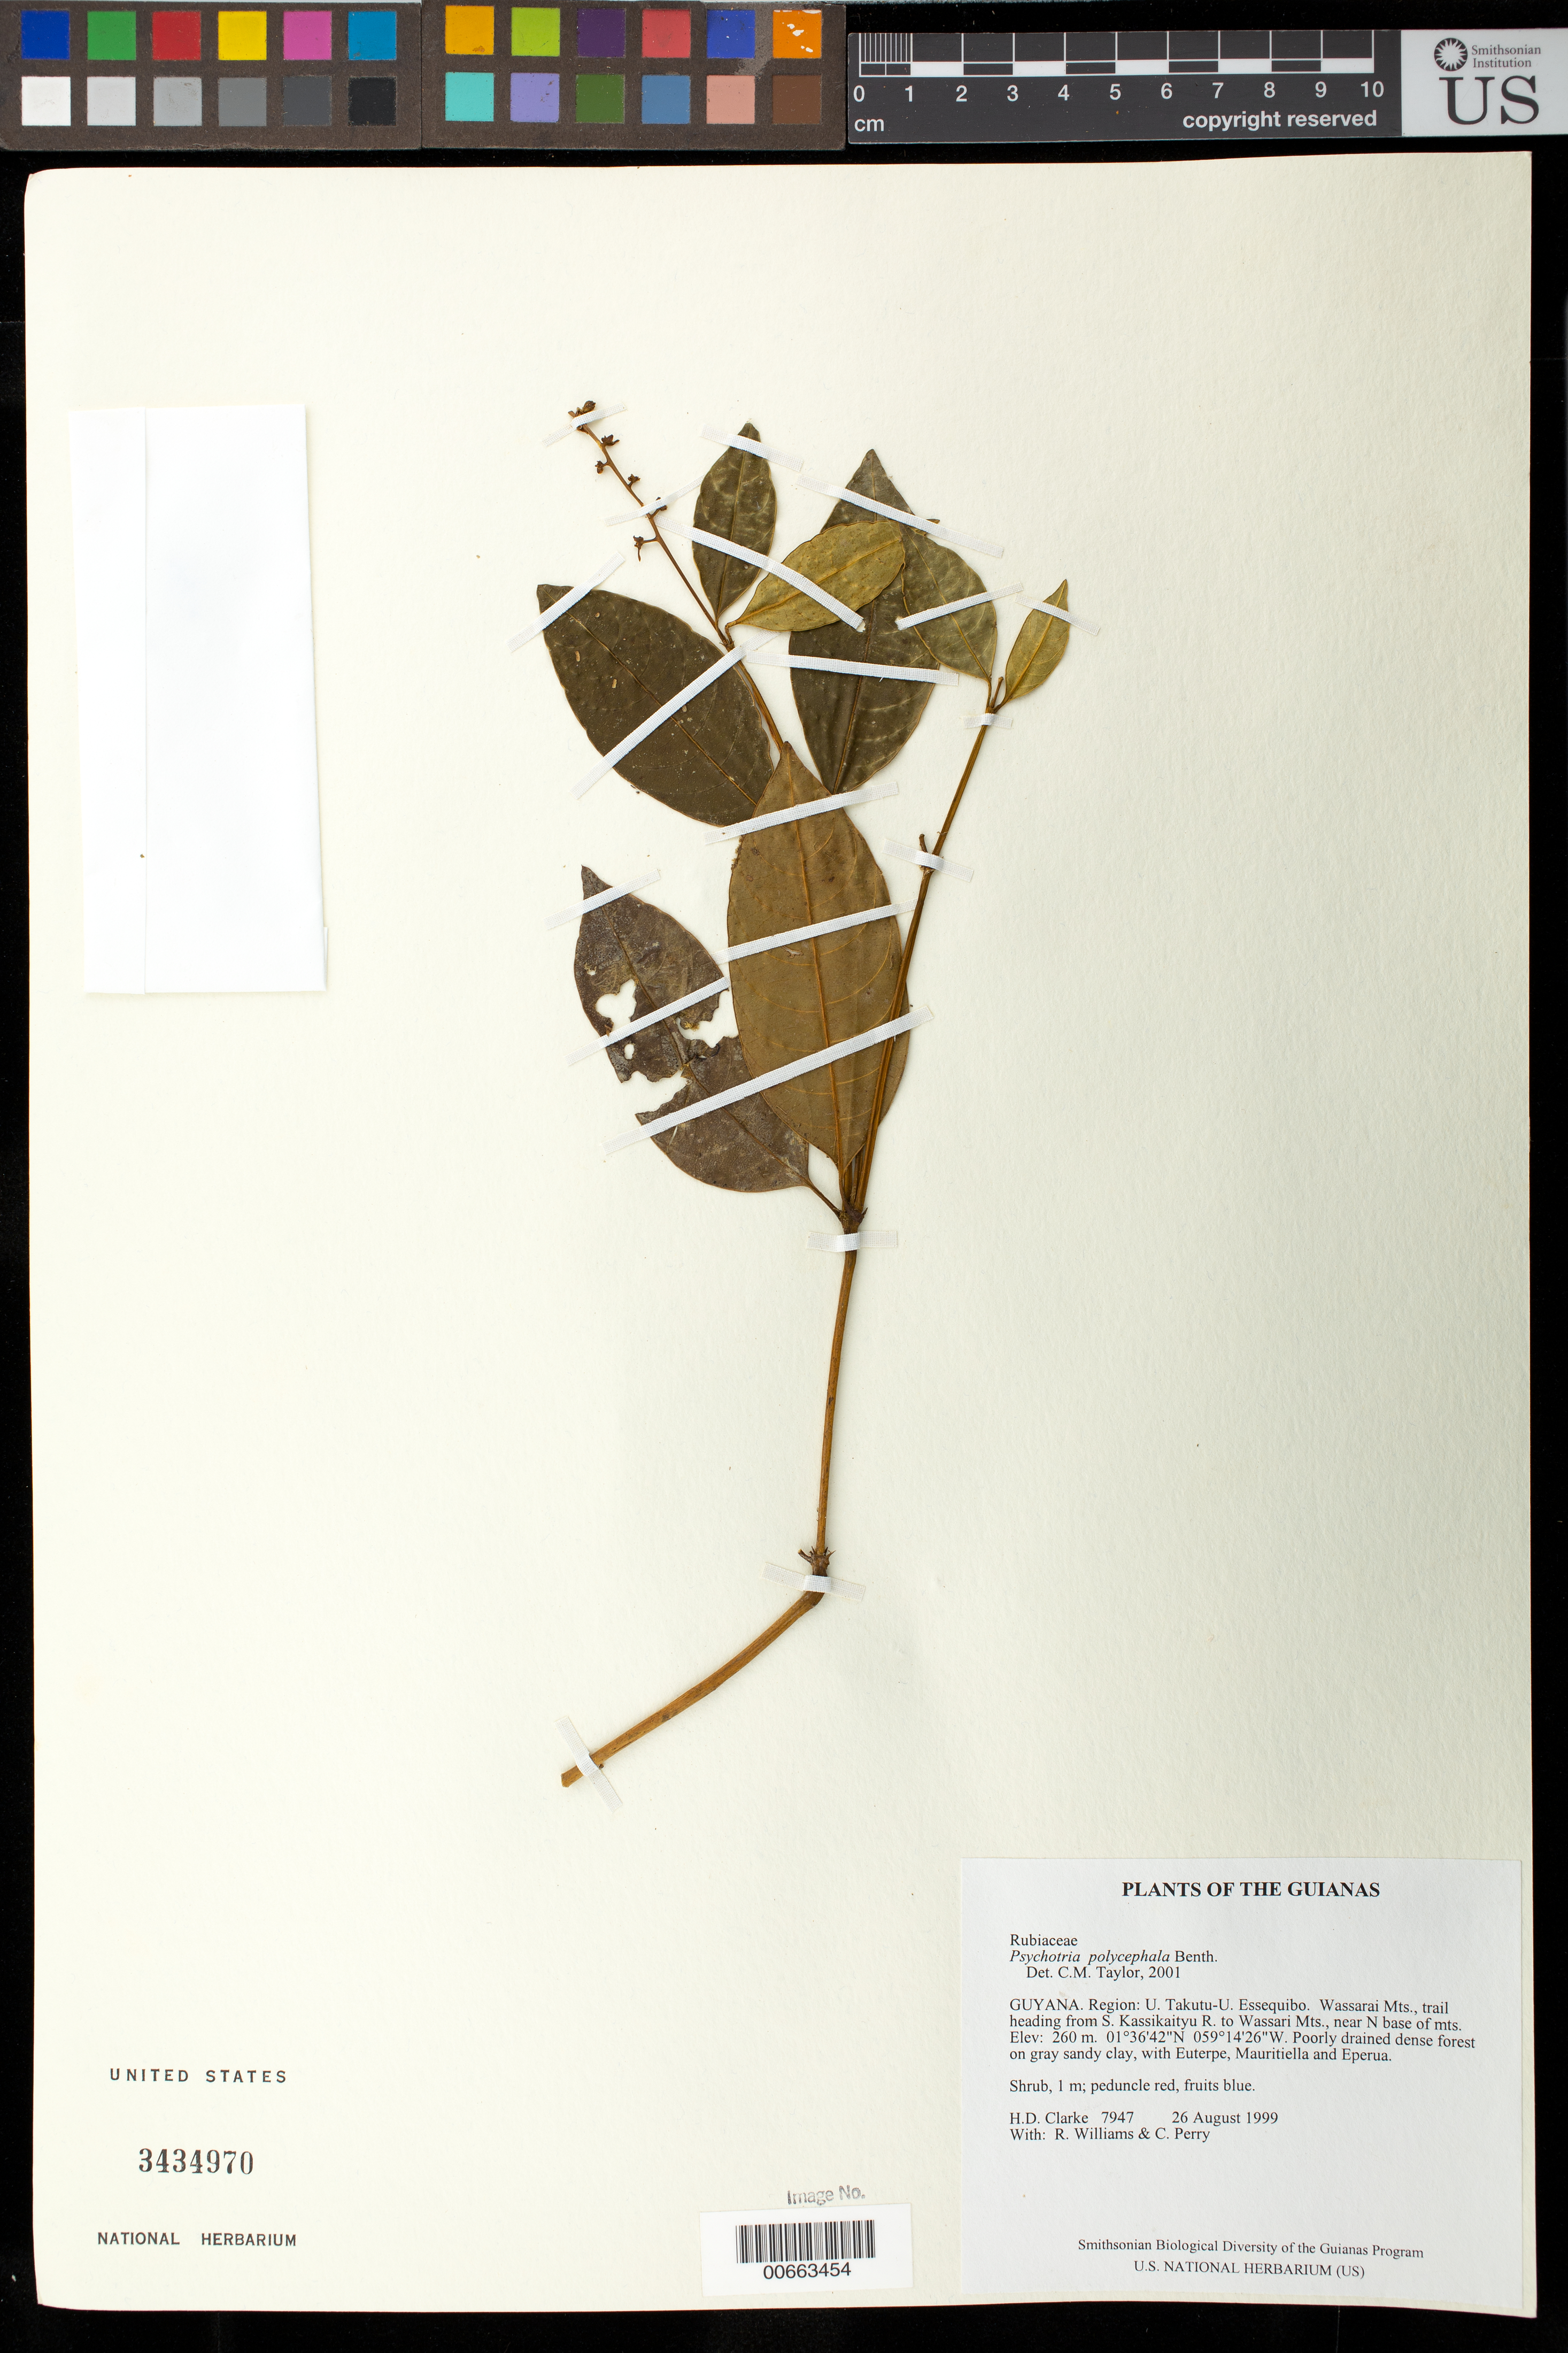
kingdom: Plantae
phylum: Tracheophyta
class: Magnoliopsida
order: Gentianales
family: Rubiaceae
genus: Palicourea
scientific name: Palicourea polycephala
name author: (Benth.) Delprete & J.H. Kirkbr.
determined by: Kirkbride, J. H., Jr.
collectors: H. D. Clarke, R. Williams & C. Perry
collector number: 7947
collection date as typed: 26 August 1999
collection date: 1999-08-26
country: Guyana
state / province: U. Takutu-U. Essequibo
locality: Wassarai Mts., trail heading from S. Kassikaityu R. to Wassari Mts., near N base of mts.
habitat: Poorly drained dense forest on gray sandy clay, with Euterpe, Mauritiella and Eperua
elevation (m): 260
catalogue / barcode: US 3434970